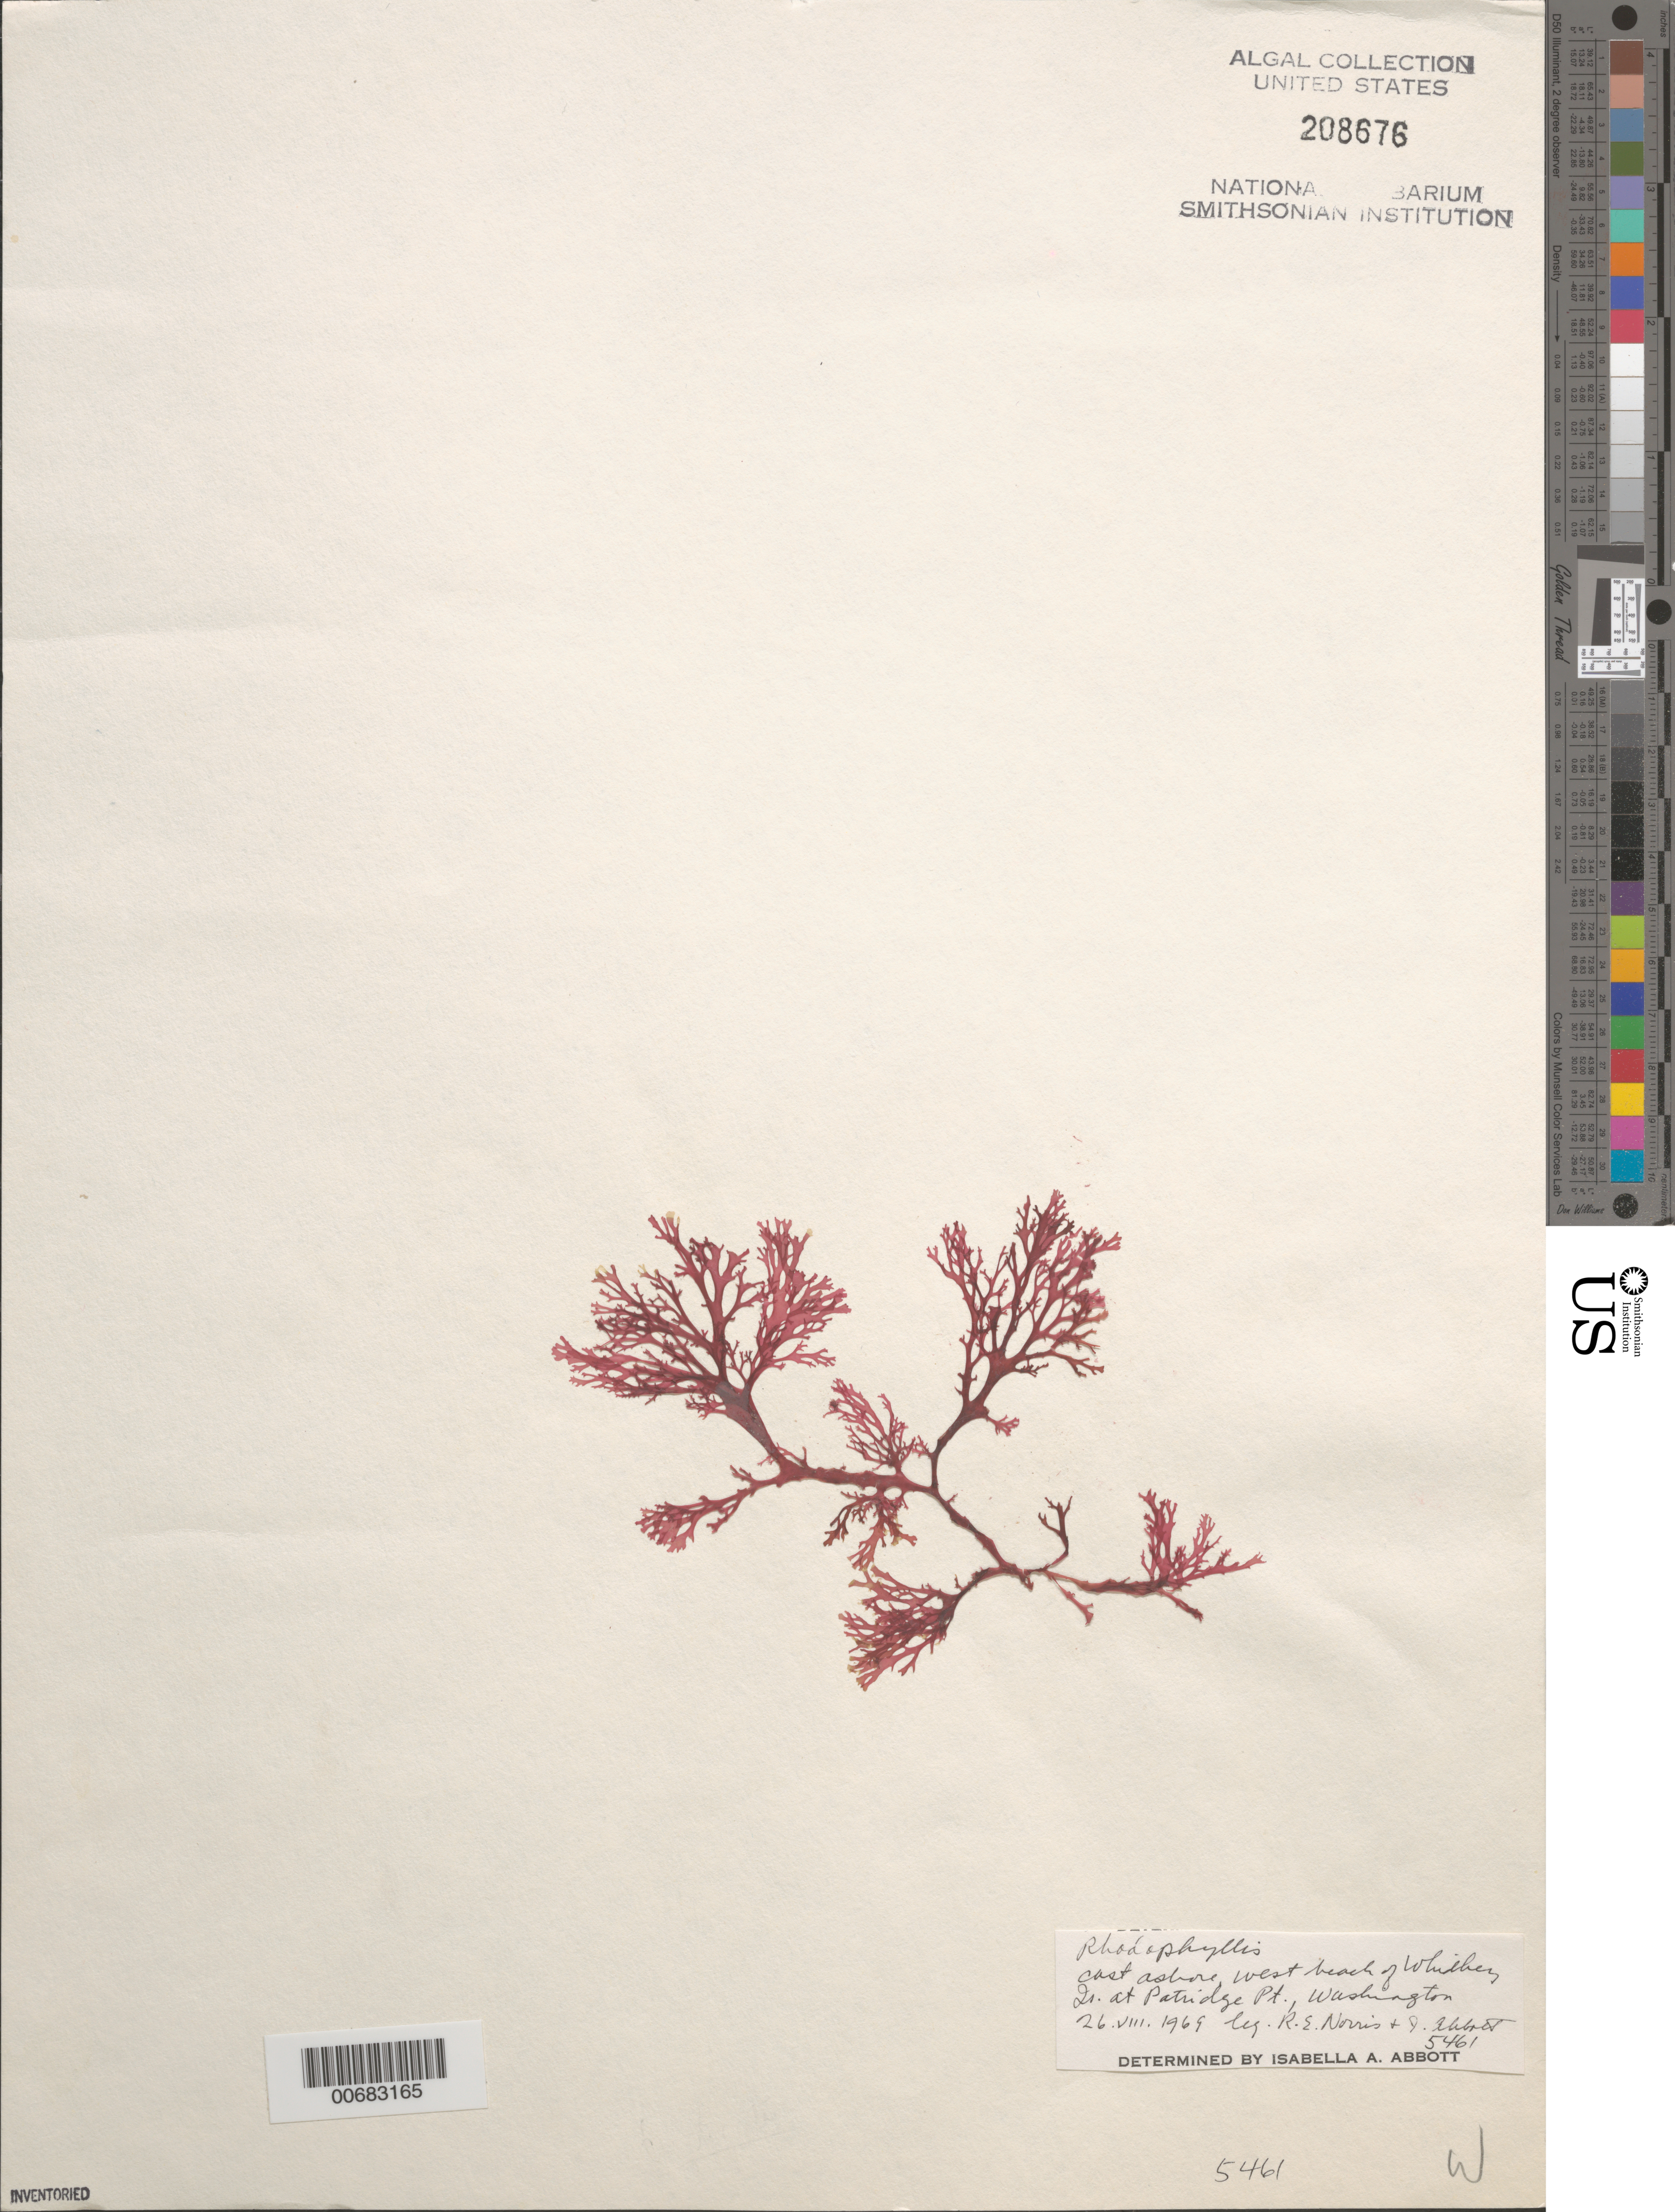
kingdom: Plantae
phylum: Rhodophyta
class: Florideophyceae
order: Gigartinales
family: Cystocloniaceae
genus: Rhodophyllis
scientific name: Rhodophyllis sp.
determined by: Abbott, Isabella A.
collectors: I. A. Abbott & R. E. Norris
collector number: IAA 5461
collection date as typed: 26 Aug 1969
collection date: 1969-08-26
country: United States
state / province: Washington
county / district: Island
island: Whidbey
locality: West Beach near Partridge Point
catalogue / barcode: US 208676